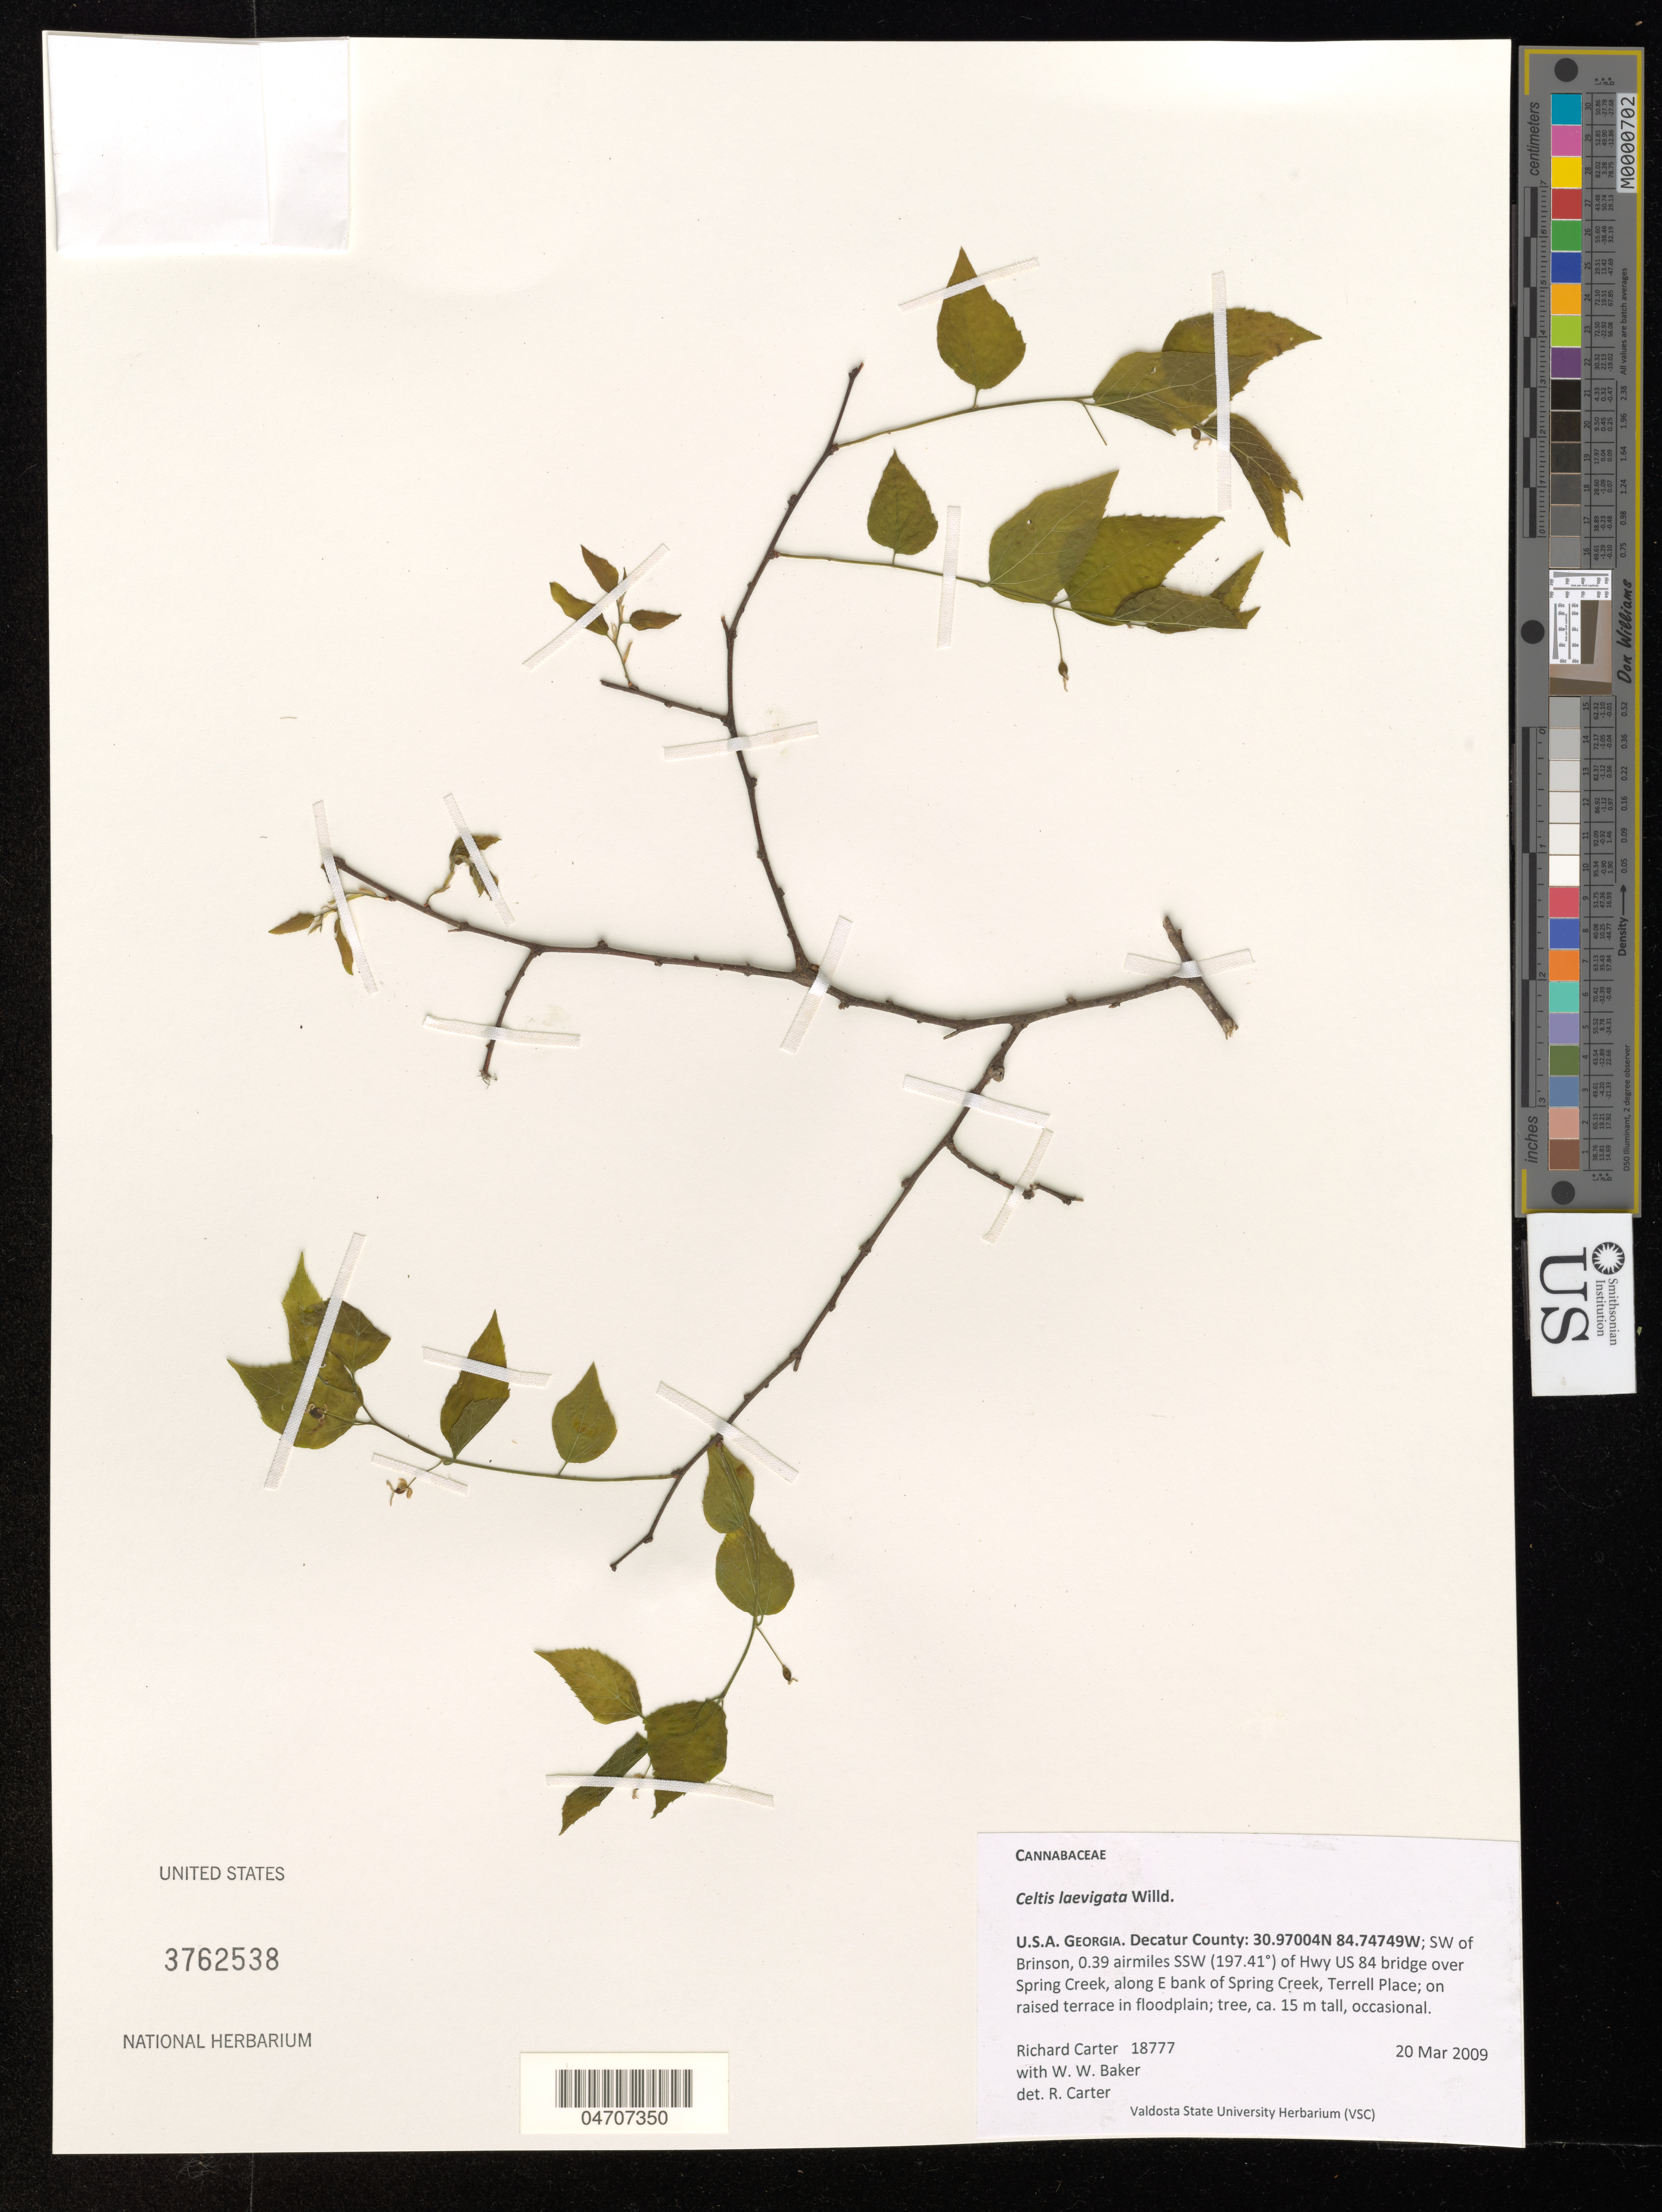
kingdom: Plantae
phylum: Tracheophyta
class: Magnoliopsida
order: Rosales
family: Cannabaceae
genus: Celtis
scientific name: Celtis laevigata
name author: Willd.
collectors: R. Carter & W. Baker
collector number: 18777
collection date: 2009-03-20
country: United States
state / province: Georgia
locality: Decatur County: SW of Brinson, 0.39 airmiles SSW (197.41º) of Hwy US 84 bridge over Spring Creek, along E bank of Spring Creek, Terrell Place.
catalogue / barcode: US 3762538